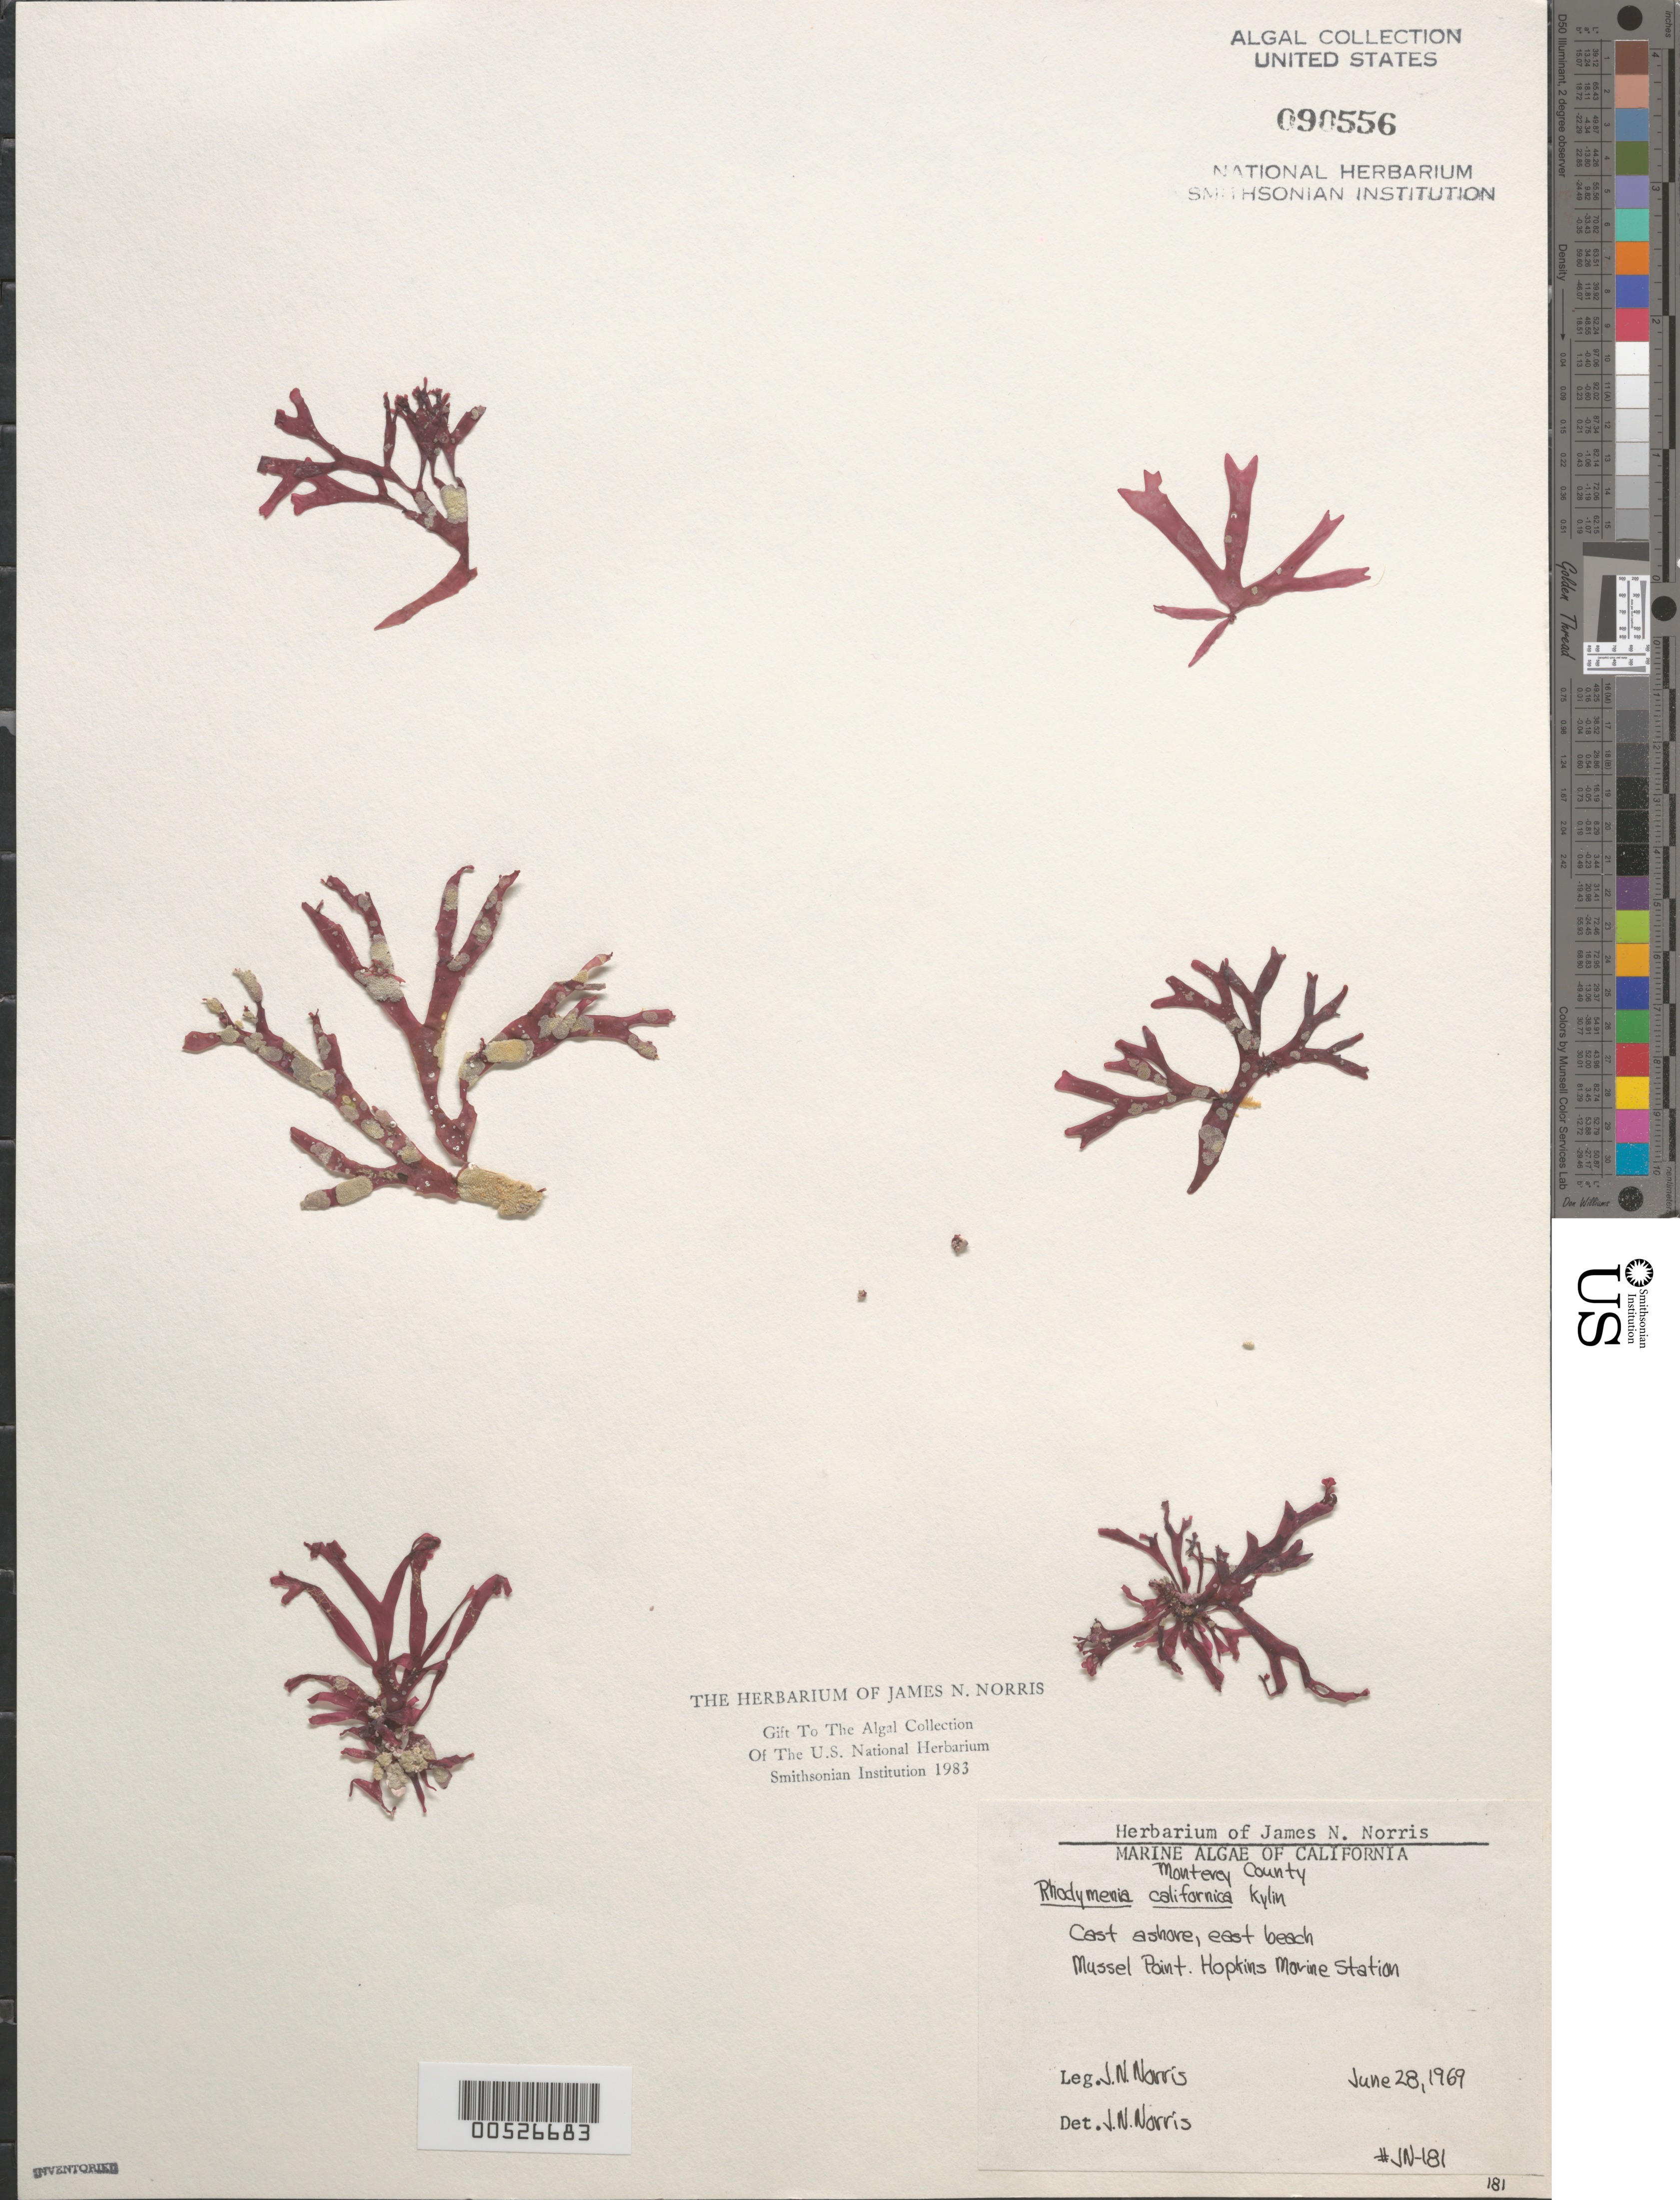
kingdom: Plantae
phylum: Rhodophyta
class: Florideophyceae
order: Rhodymeniales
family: Rhodymeniaceae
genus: Rhodymenia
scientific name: Rhodymenia californica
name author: Kylin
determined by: Norris, James N.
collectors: J. N. Norris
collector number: JN-181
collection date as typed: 28 Jun 1969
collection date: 1969-06-28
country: United States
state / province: California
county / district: Monterey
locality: Mussel Point, Hopkins Marine Station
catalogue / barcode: US 90556